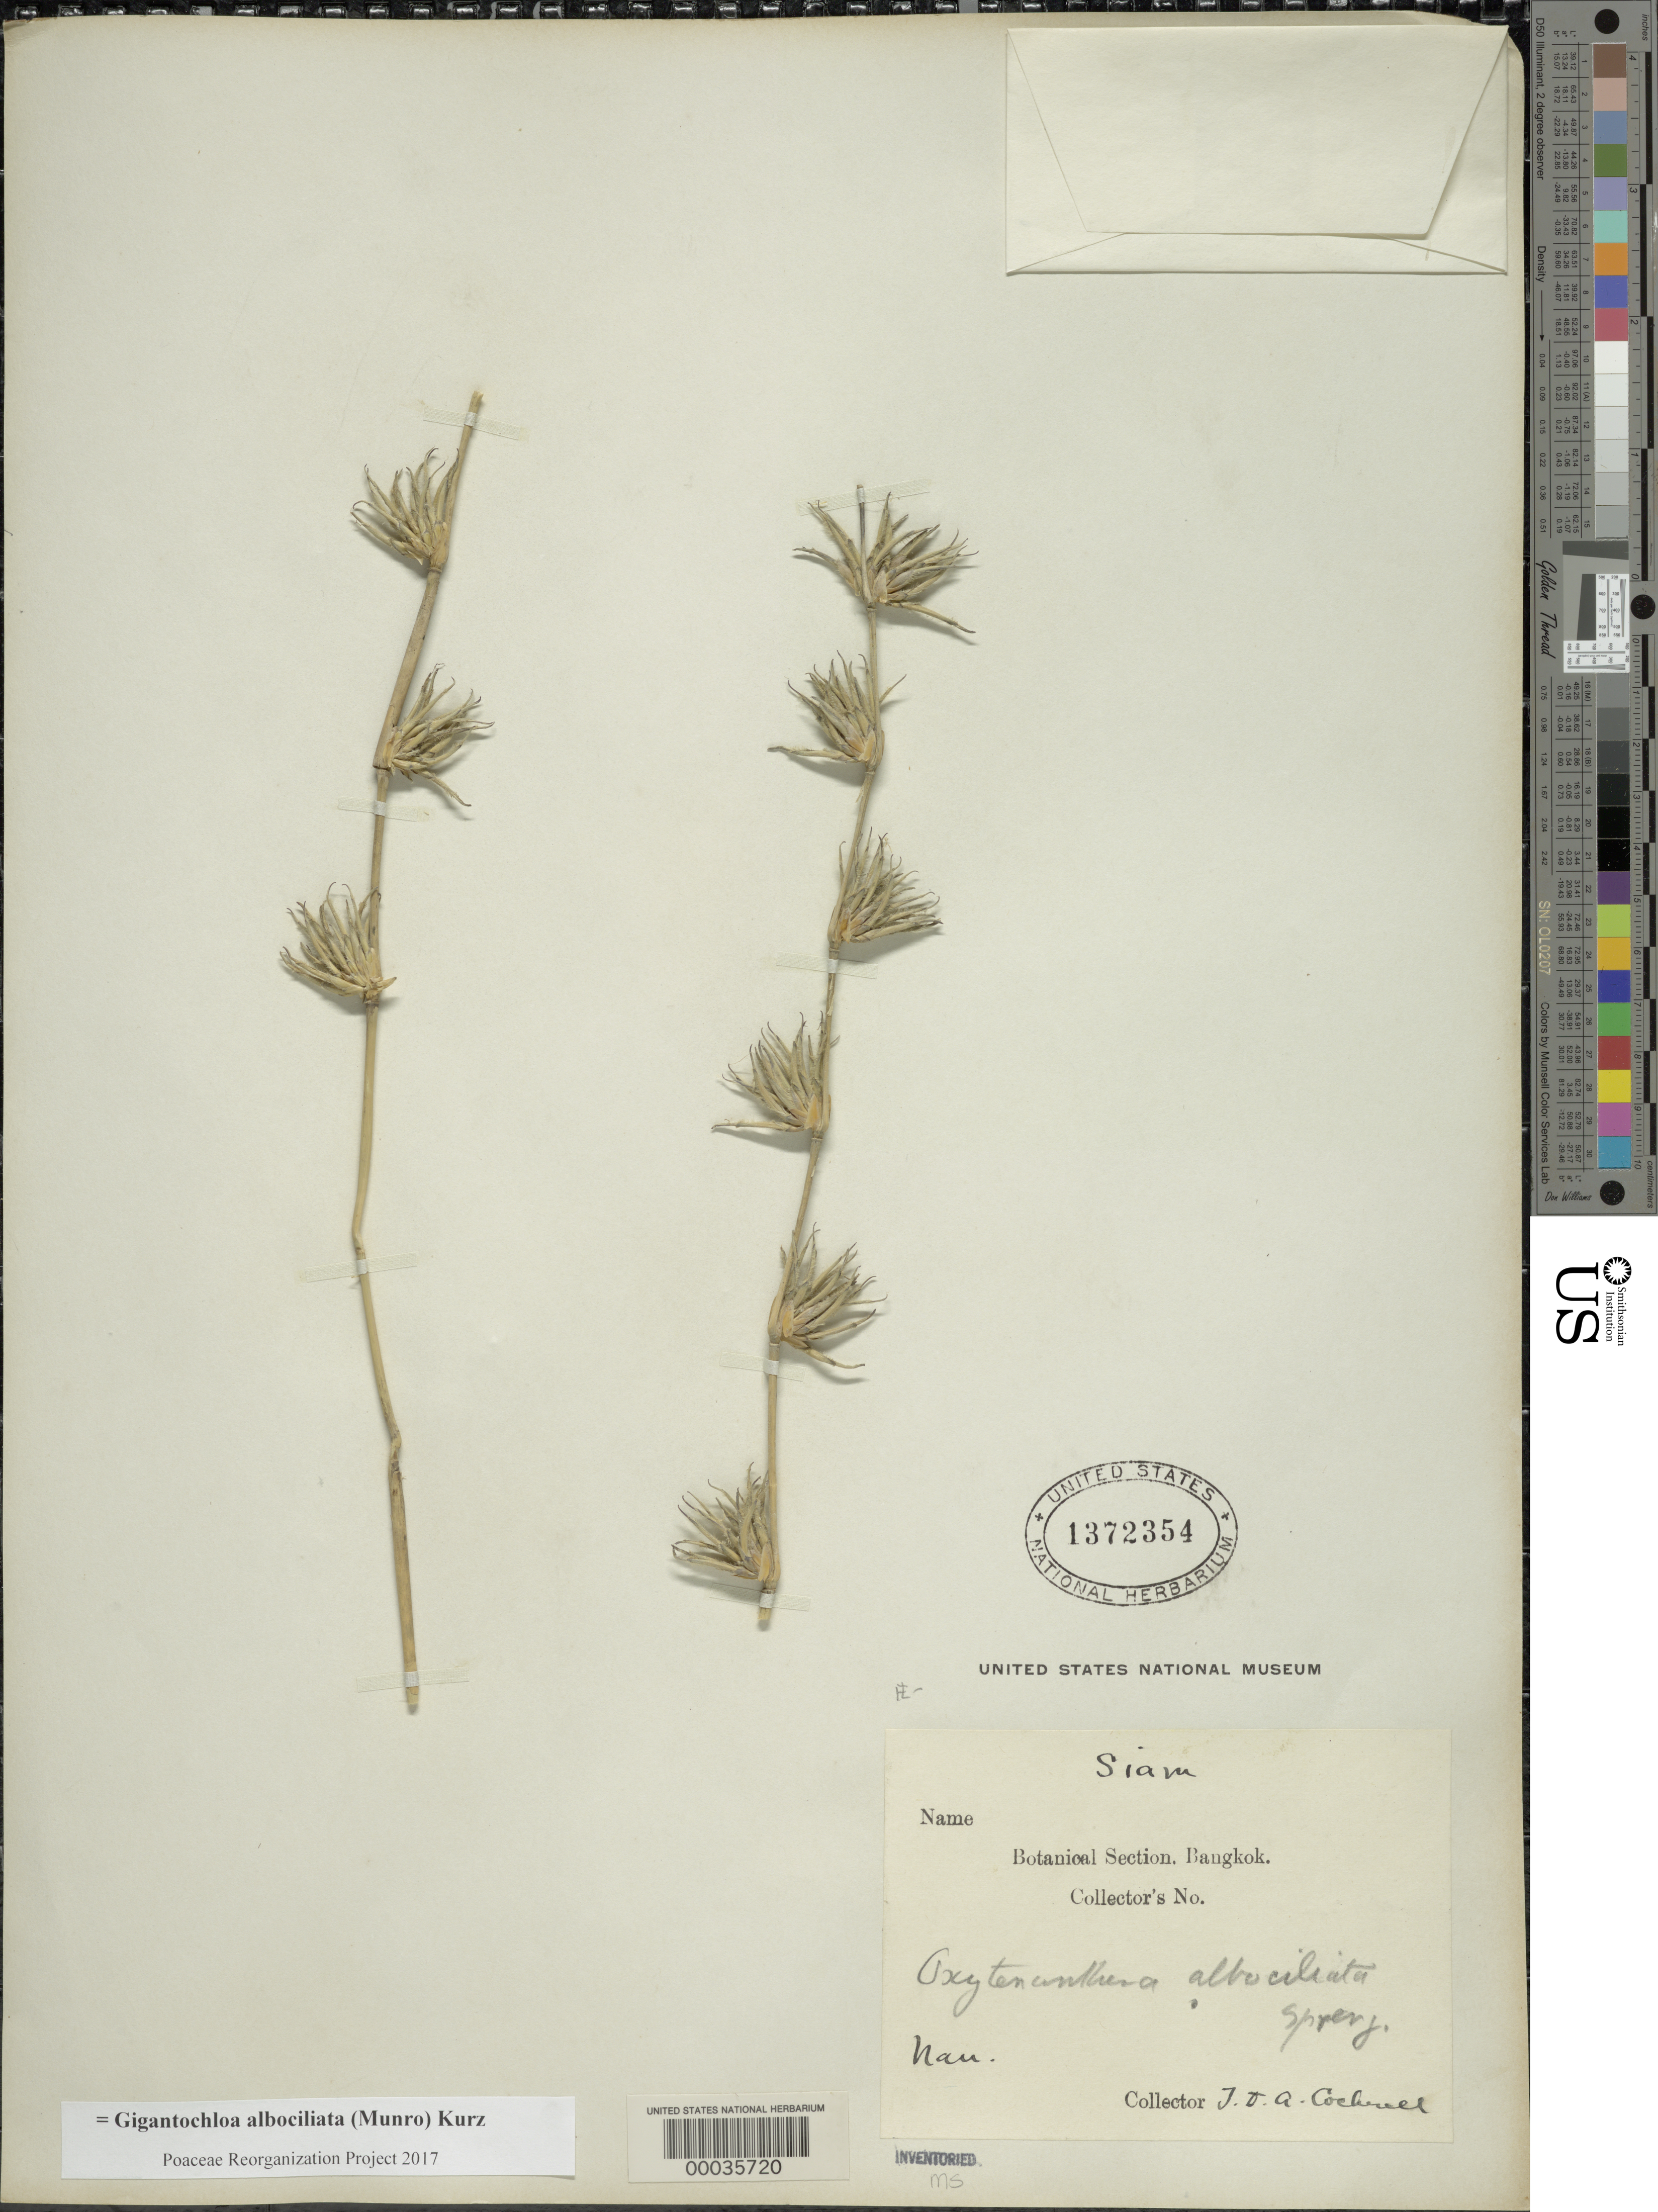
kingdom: Plantae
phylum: Tracheophyta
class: Liliopsida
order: Poales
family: Poaceae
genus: Gigantochloa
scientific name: Gigantochloa albociliata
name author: (Munro) Kurz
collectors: J. Cochrell & A. Cochrell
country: Thailand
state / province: Nan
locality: Nan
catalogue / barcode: US 1372354